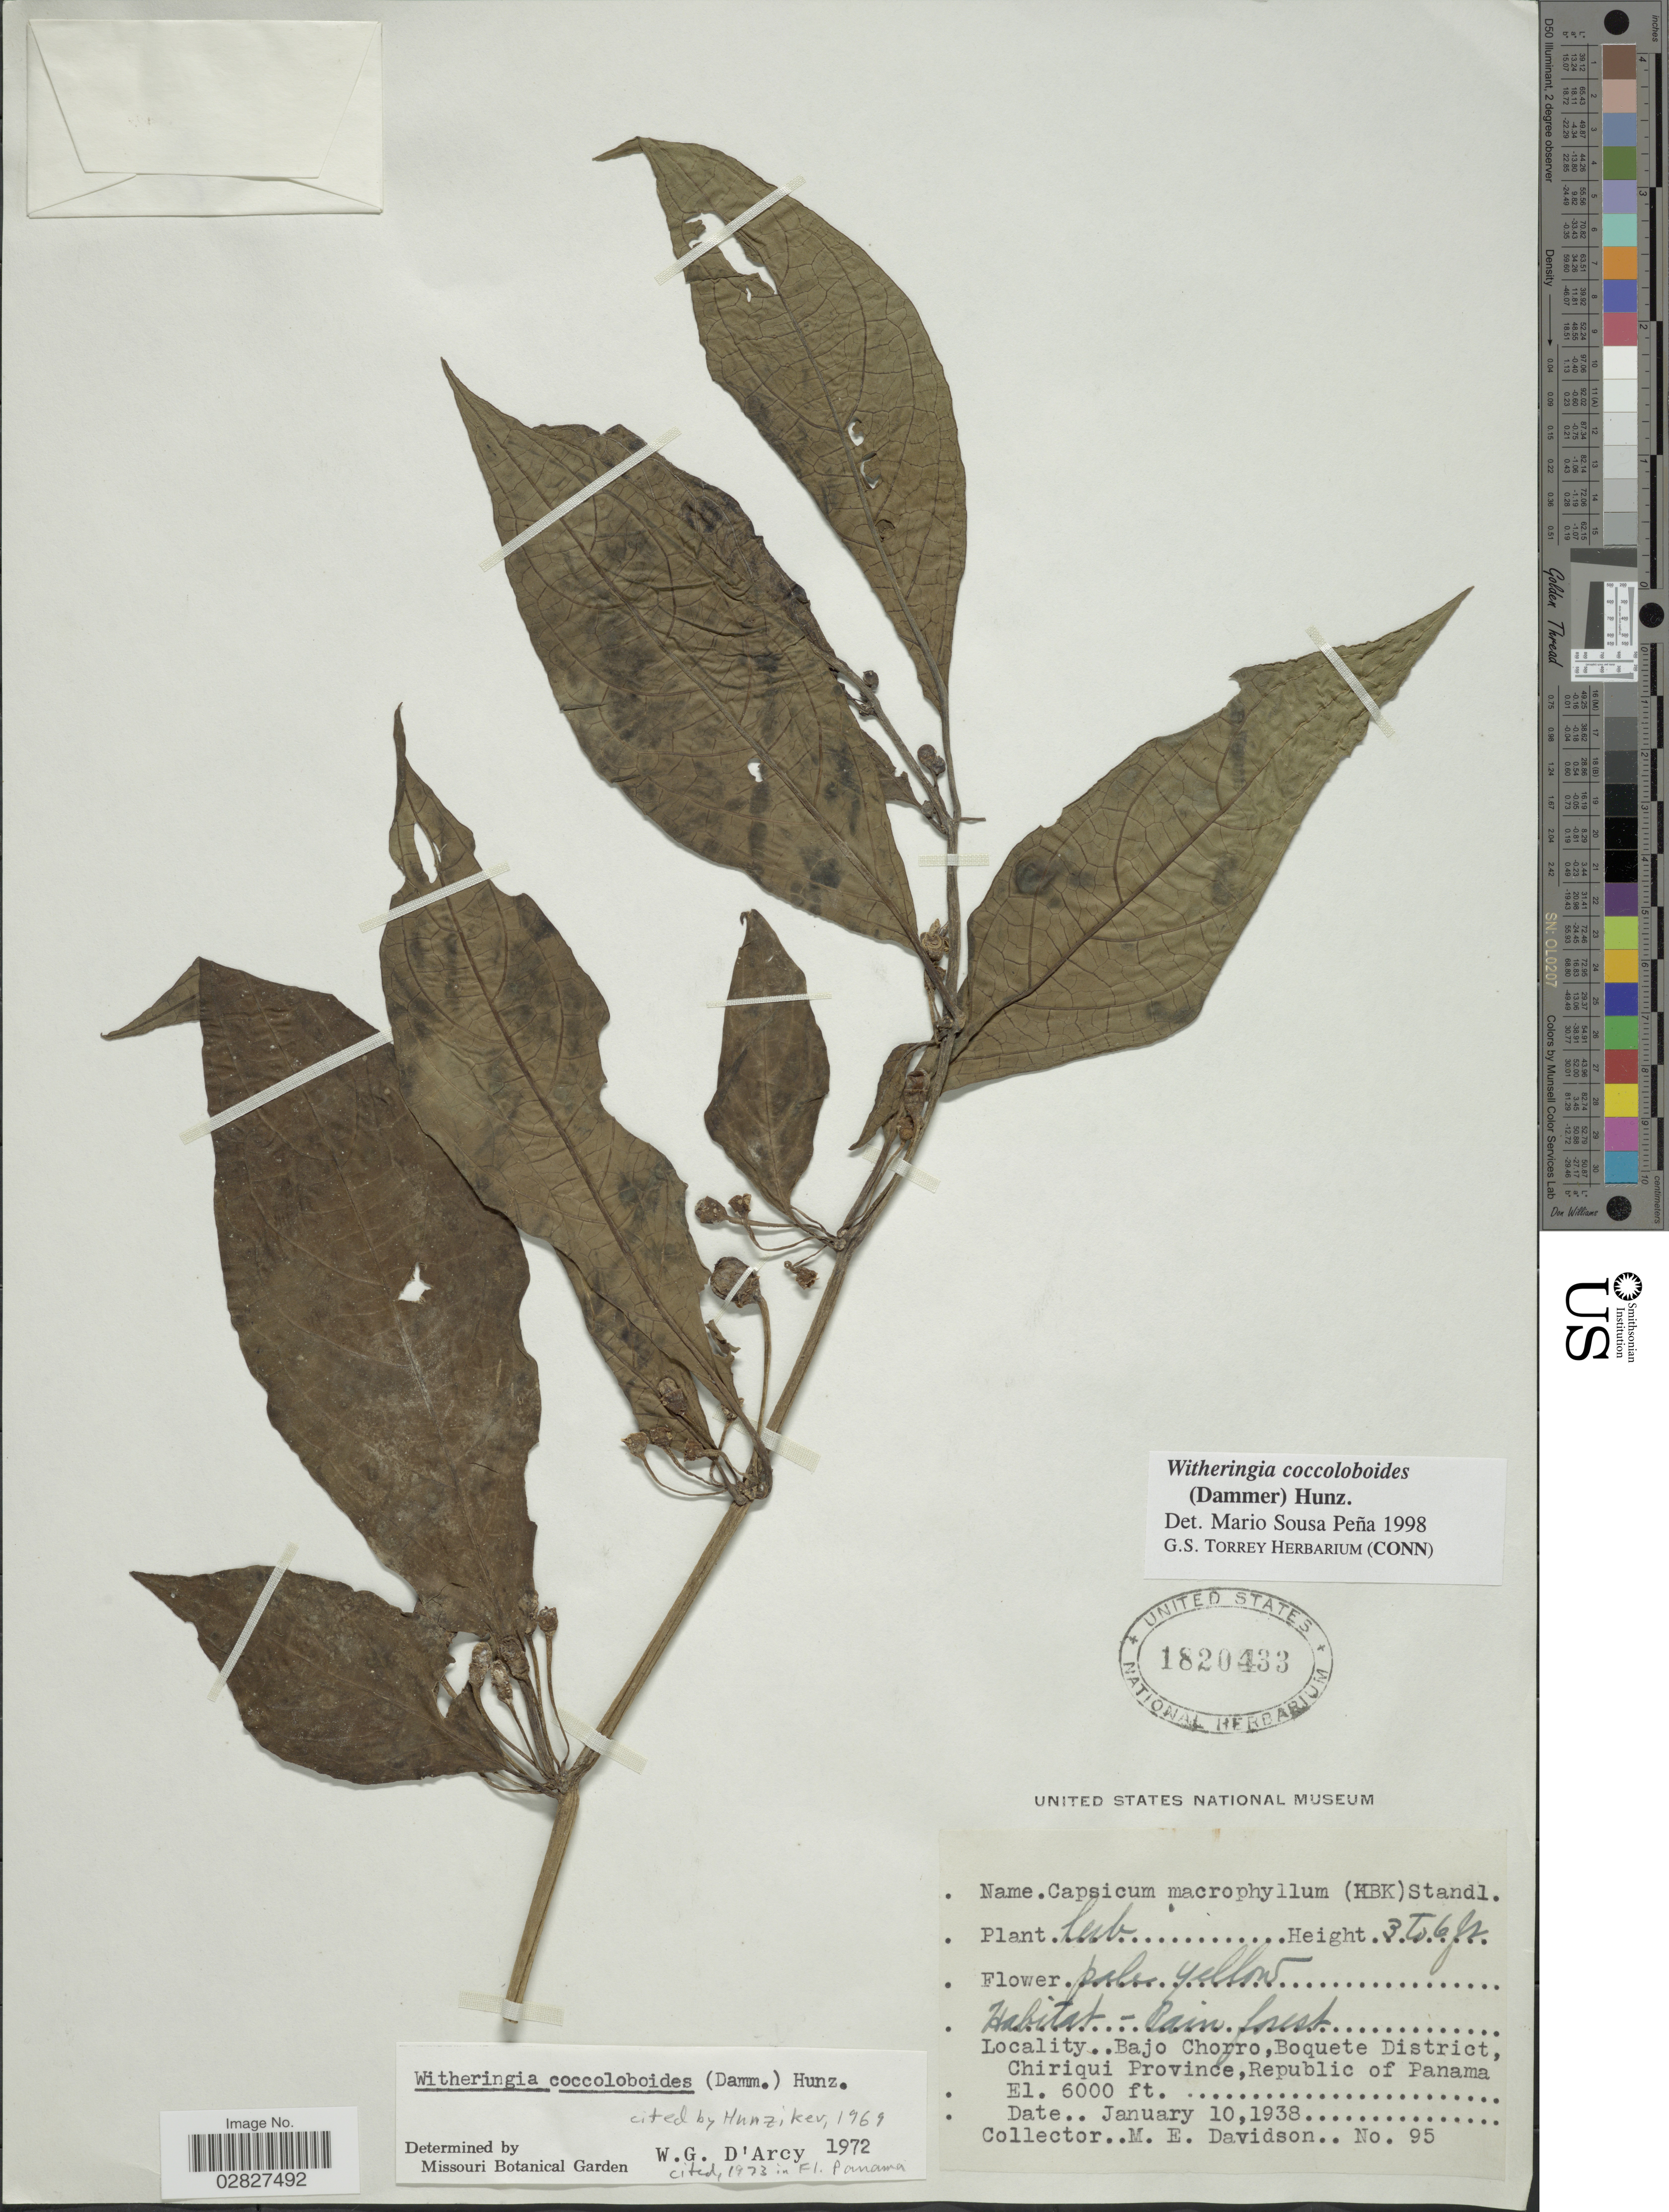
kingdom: Plantae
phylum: Tracheophyta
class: Magnoliopsida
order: Solanales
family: Solanaceae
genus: Witheringia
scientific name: Witheringia coccoloboides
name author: (Dammer) Hunz.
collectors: M. E. Davidson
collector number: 95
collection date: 1938-01-10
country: Panama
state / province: Chiriqui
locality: Bajo Chorro, Boquete District.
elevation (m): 1829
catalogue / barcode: US 1820433